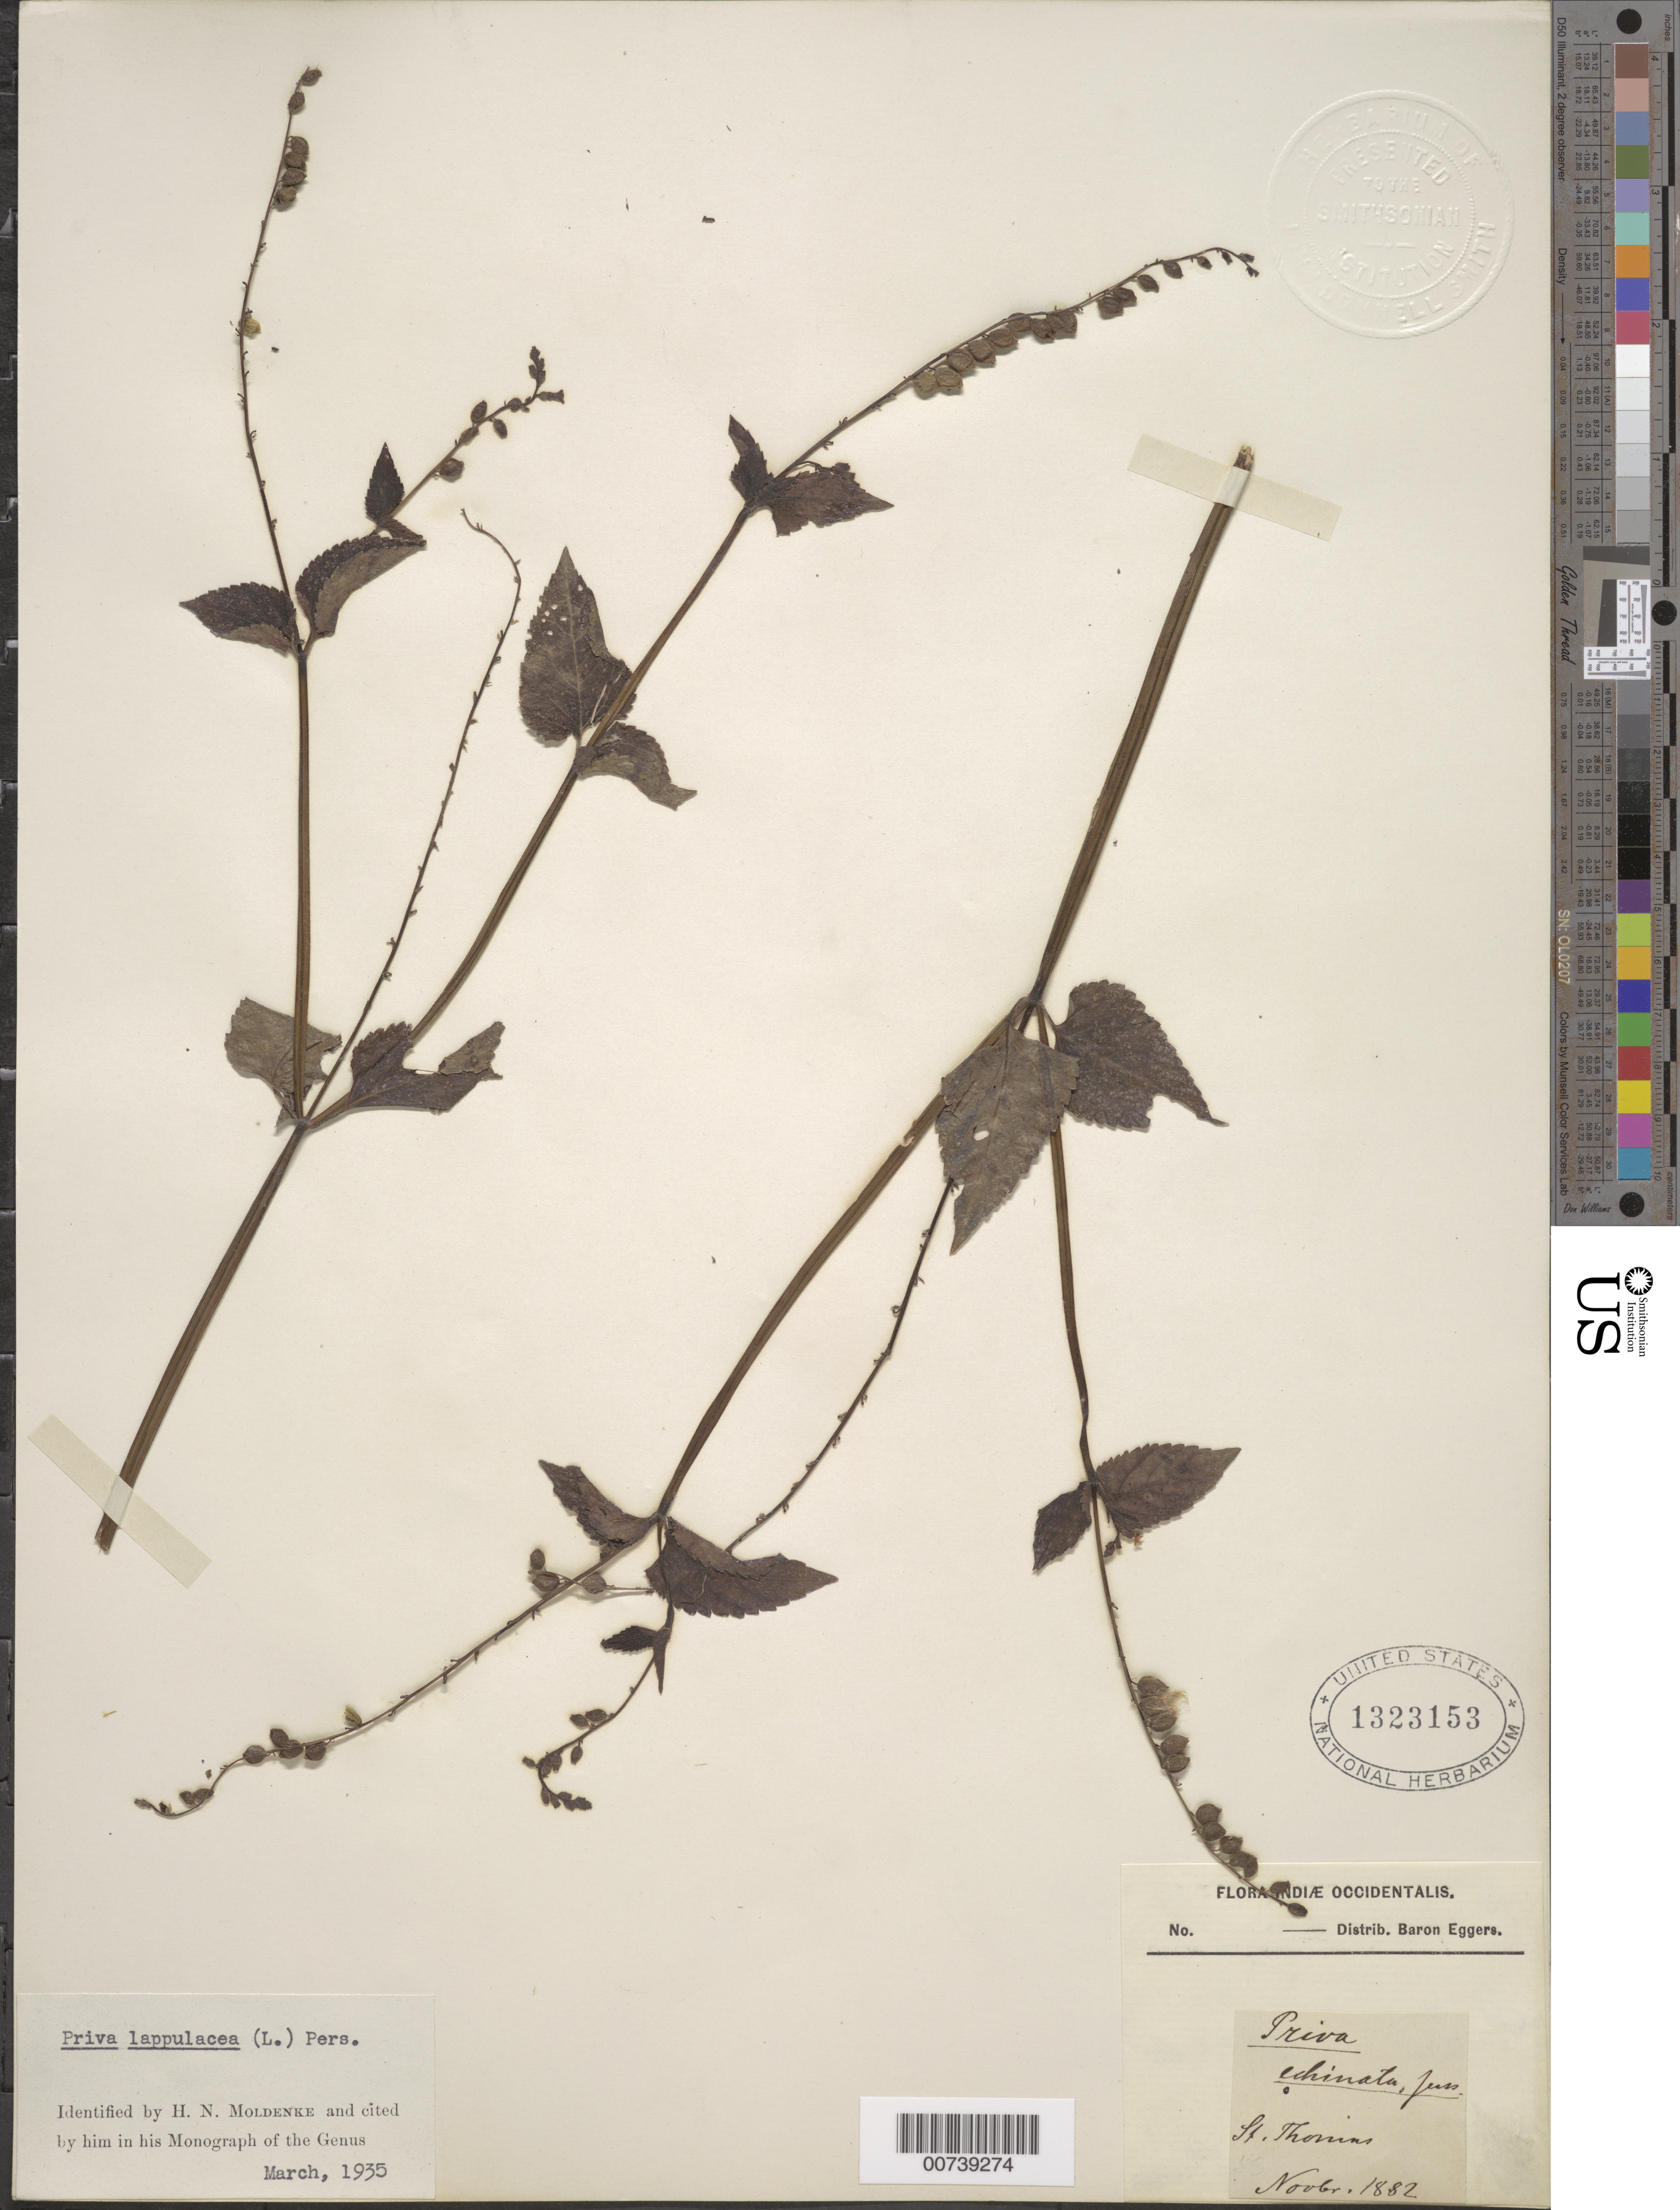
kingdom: Plantae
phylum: Tracheophyta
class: Magnoliopsida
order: Lamiales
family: Verbenaceae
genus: Priva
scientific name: Priva lappulacea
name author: (L.) Pers.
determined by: Moldenke, H. N.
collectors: H. F. A. von Eggers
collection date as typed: Nov 1882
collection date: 1882-11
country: U.S. Virgin Islands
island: St. Thomas I.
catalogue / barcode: US 1323153